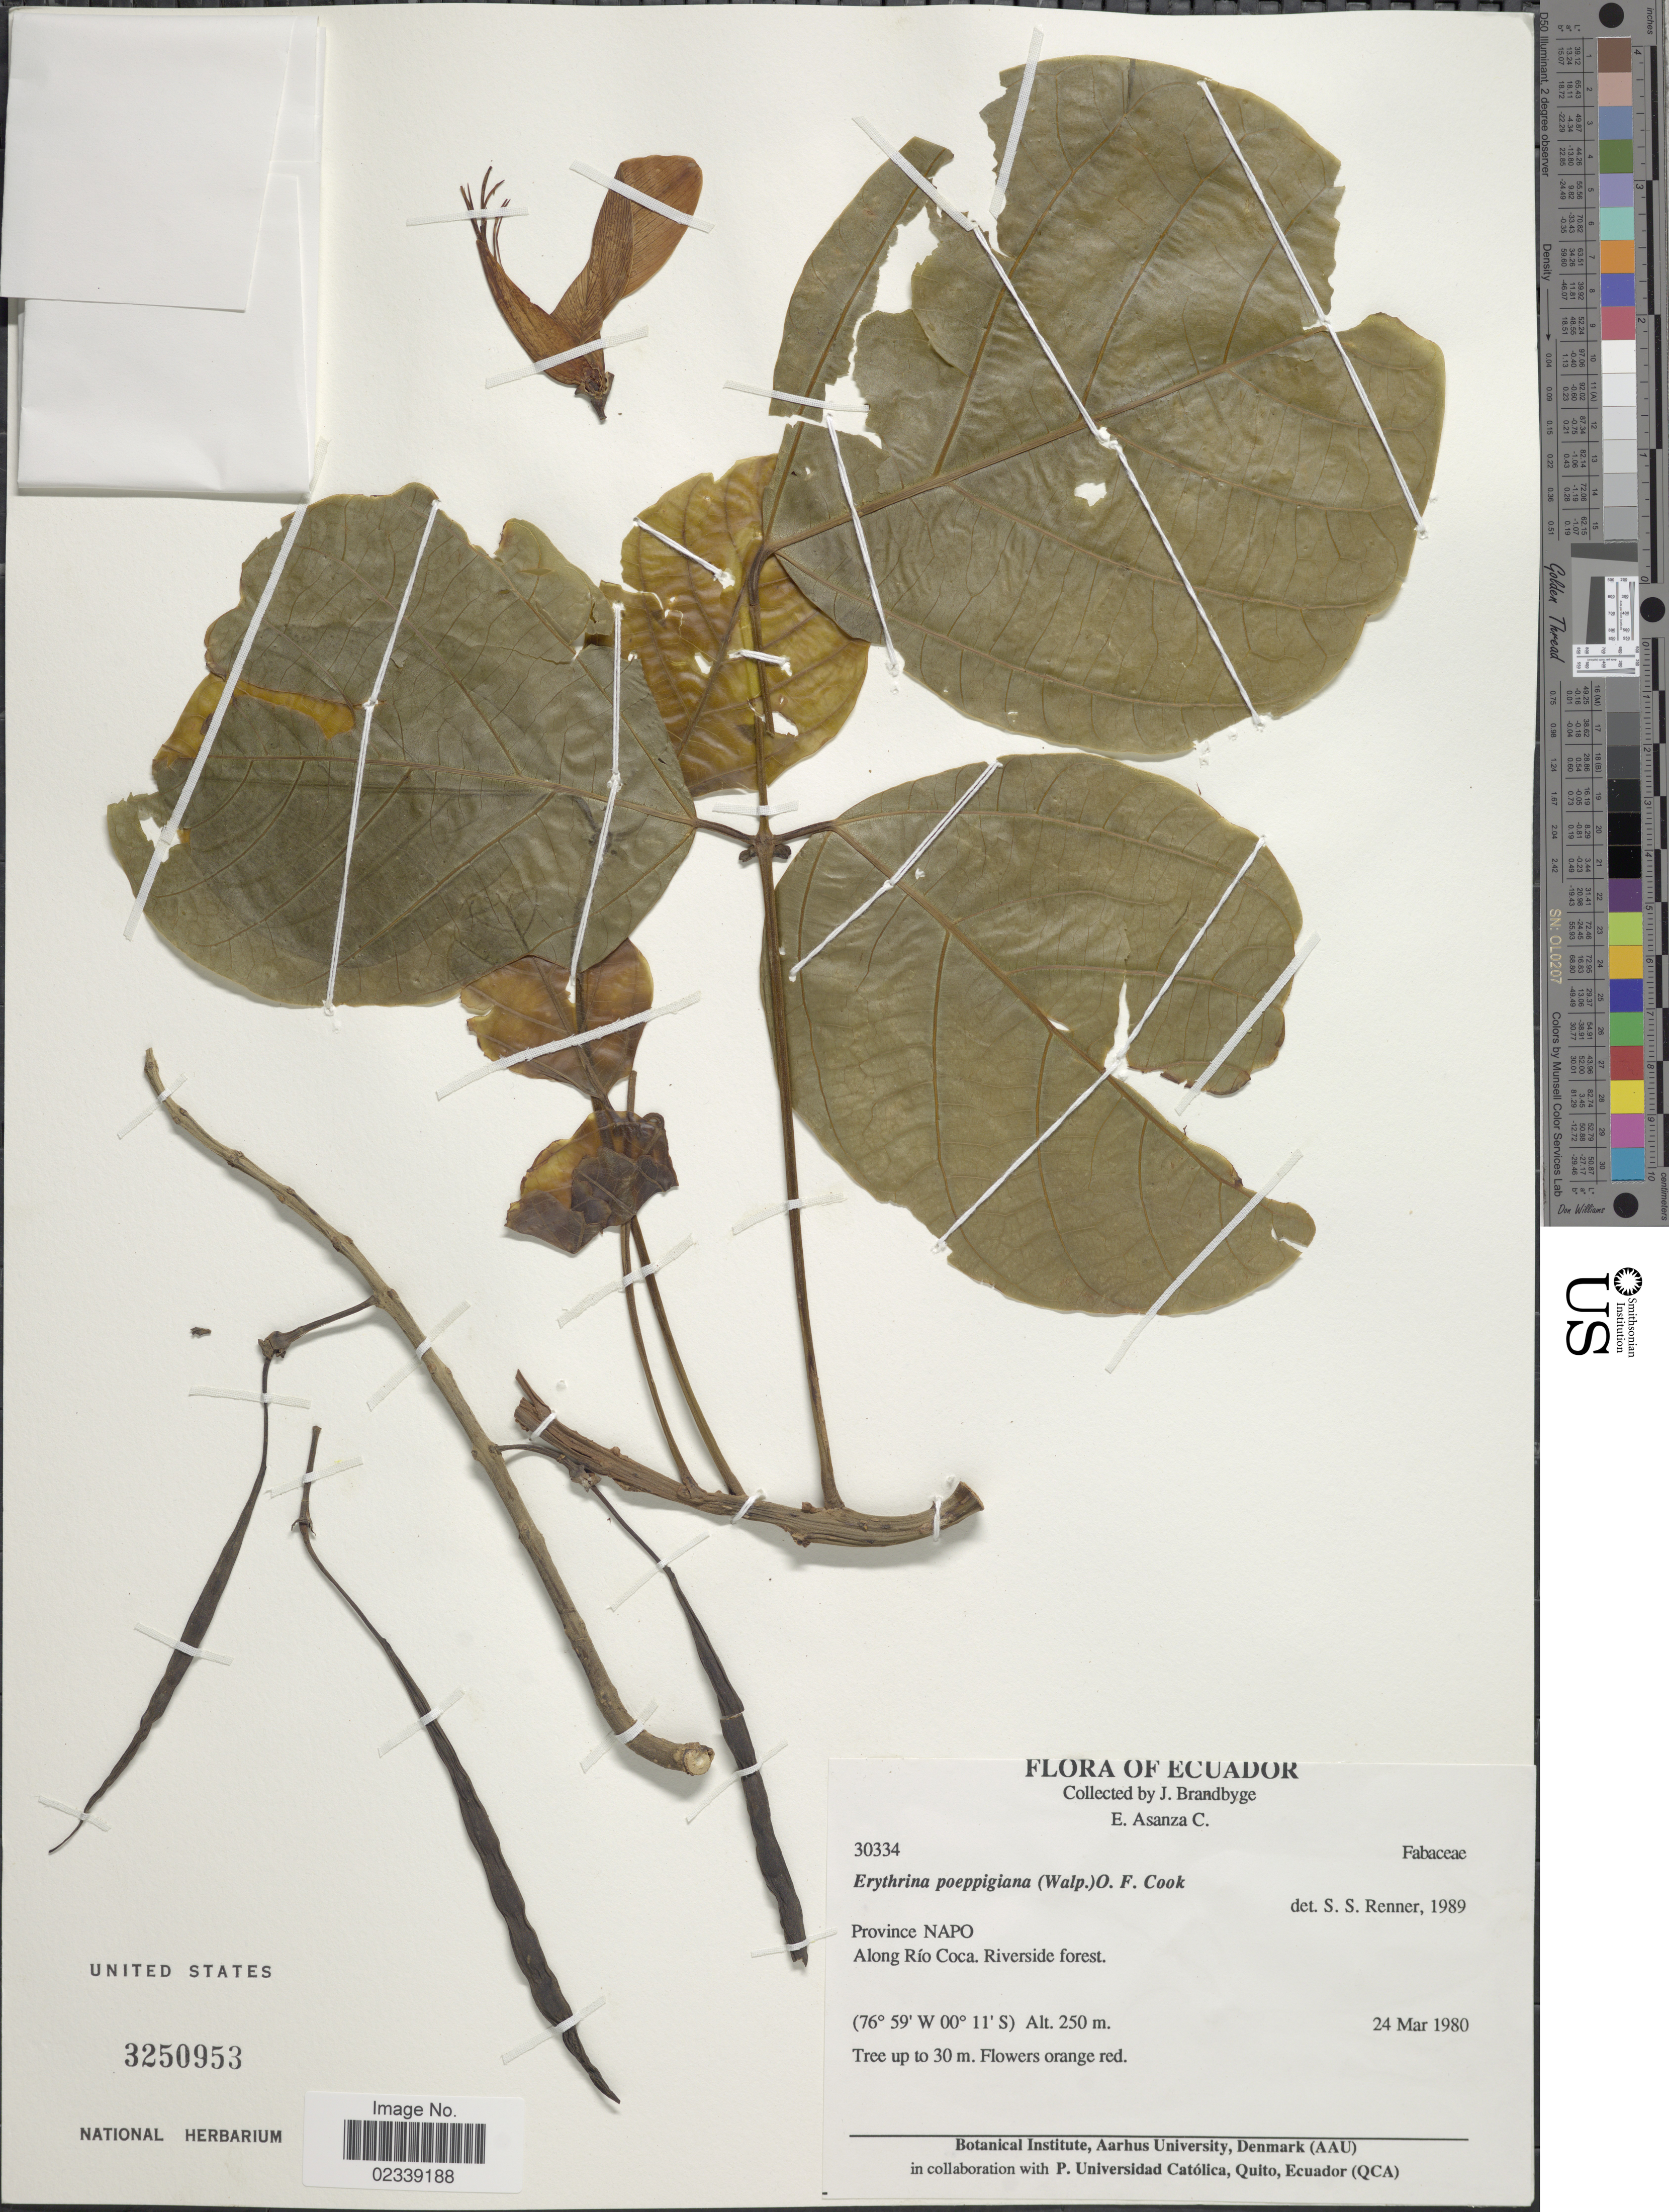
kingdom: Plantae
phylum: Tracheophyta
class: Magnoliopsida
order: Fabales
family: Fabaceae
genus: Erythrina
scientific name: Erythrina poeppigiana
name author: (Walp.) O.F. Cook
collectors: J. Brandbyge & E. Asanza C.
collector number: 30334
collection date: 1980-03-24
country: Ecuador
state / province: Napo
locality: Along Rio Coca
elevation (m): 250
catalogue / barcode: US 3250953